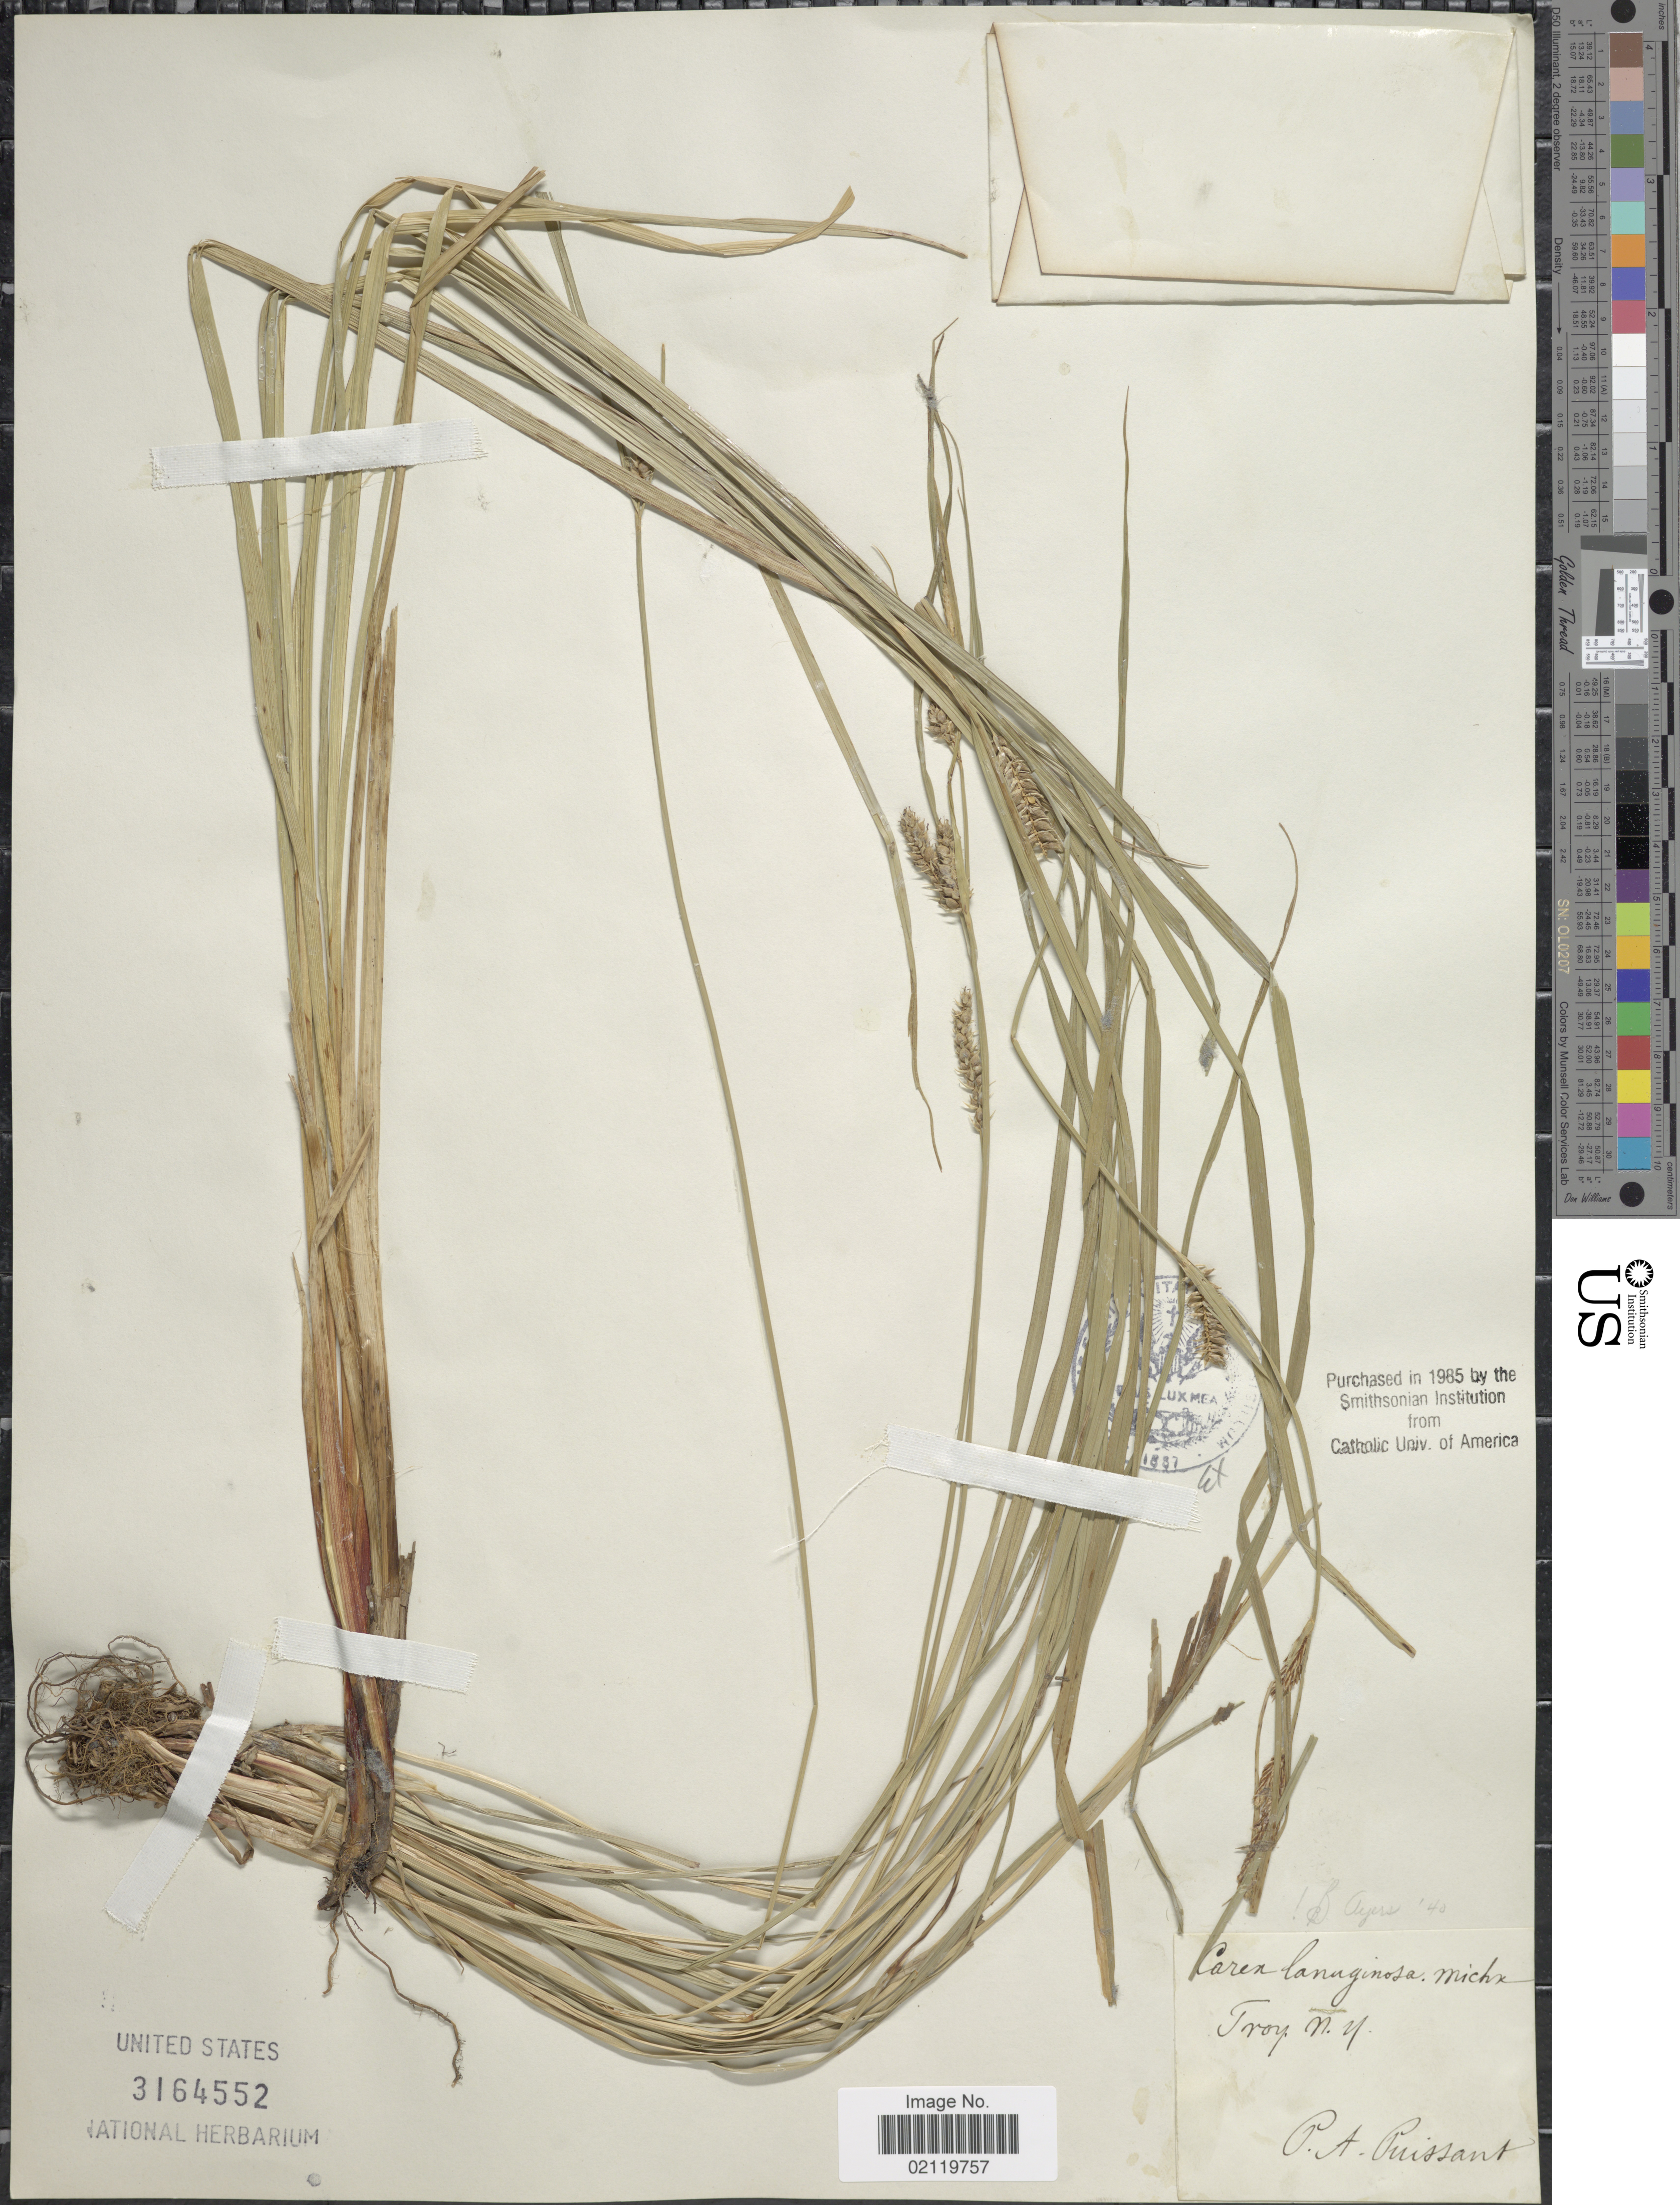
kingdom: Plantae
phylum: Tracheophyta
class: Liliopsida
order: Poales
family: Cyperaceae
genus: Carex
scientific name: Carex pellita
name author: Muhl. ex Willd.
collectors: P. Puissant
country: United States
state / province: New York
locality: Troy, N. Y.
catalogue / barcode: US 3164552